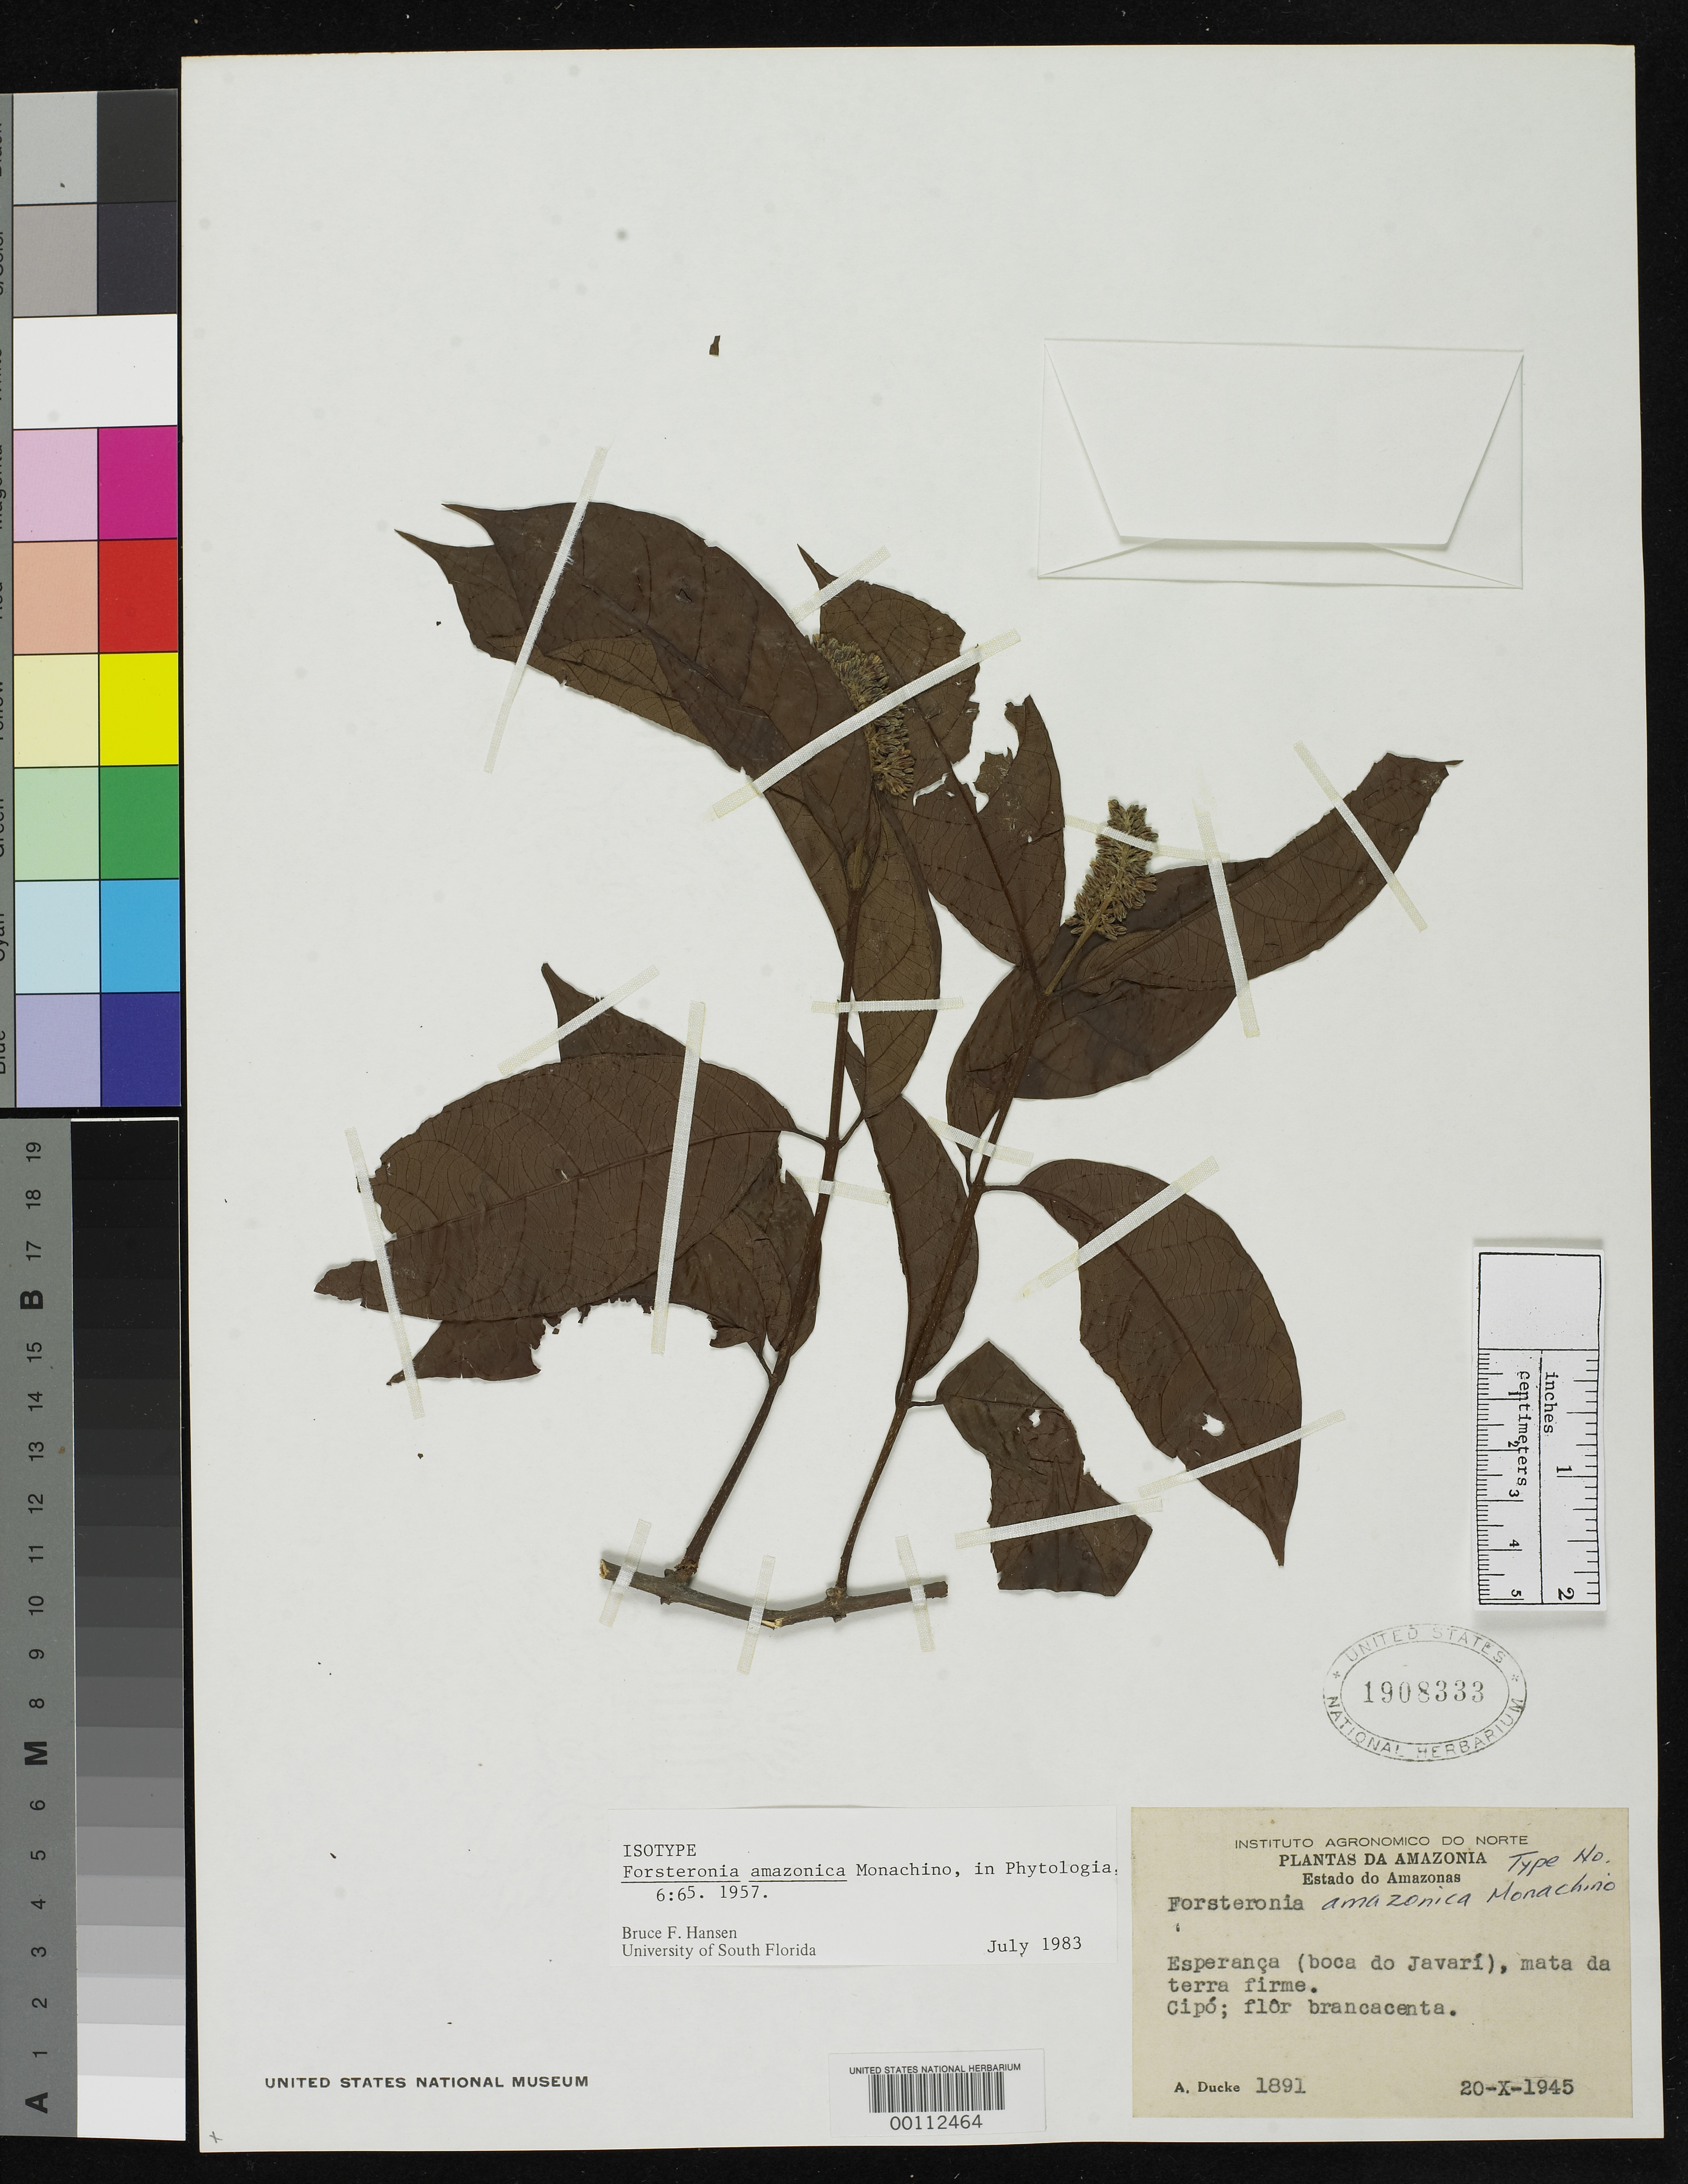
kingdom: Plantae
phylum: Tracheophyta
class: Magnoliopsida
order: Gentianales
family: Apocynaceae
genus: Forsteronia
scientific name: Forsteronia amazonica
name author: Monach.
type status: Type Collection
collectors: A. Ducke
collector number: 1891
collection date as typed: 20 Oct 1945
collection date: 1945-10-20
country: Brazil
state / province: Amazonas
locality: Esperanca.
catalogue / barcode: US 1908333